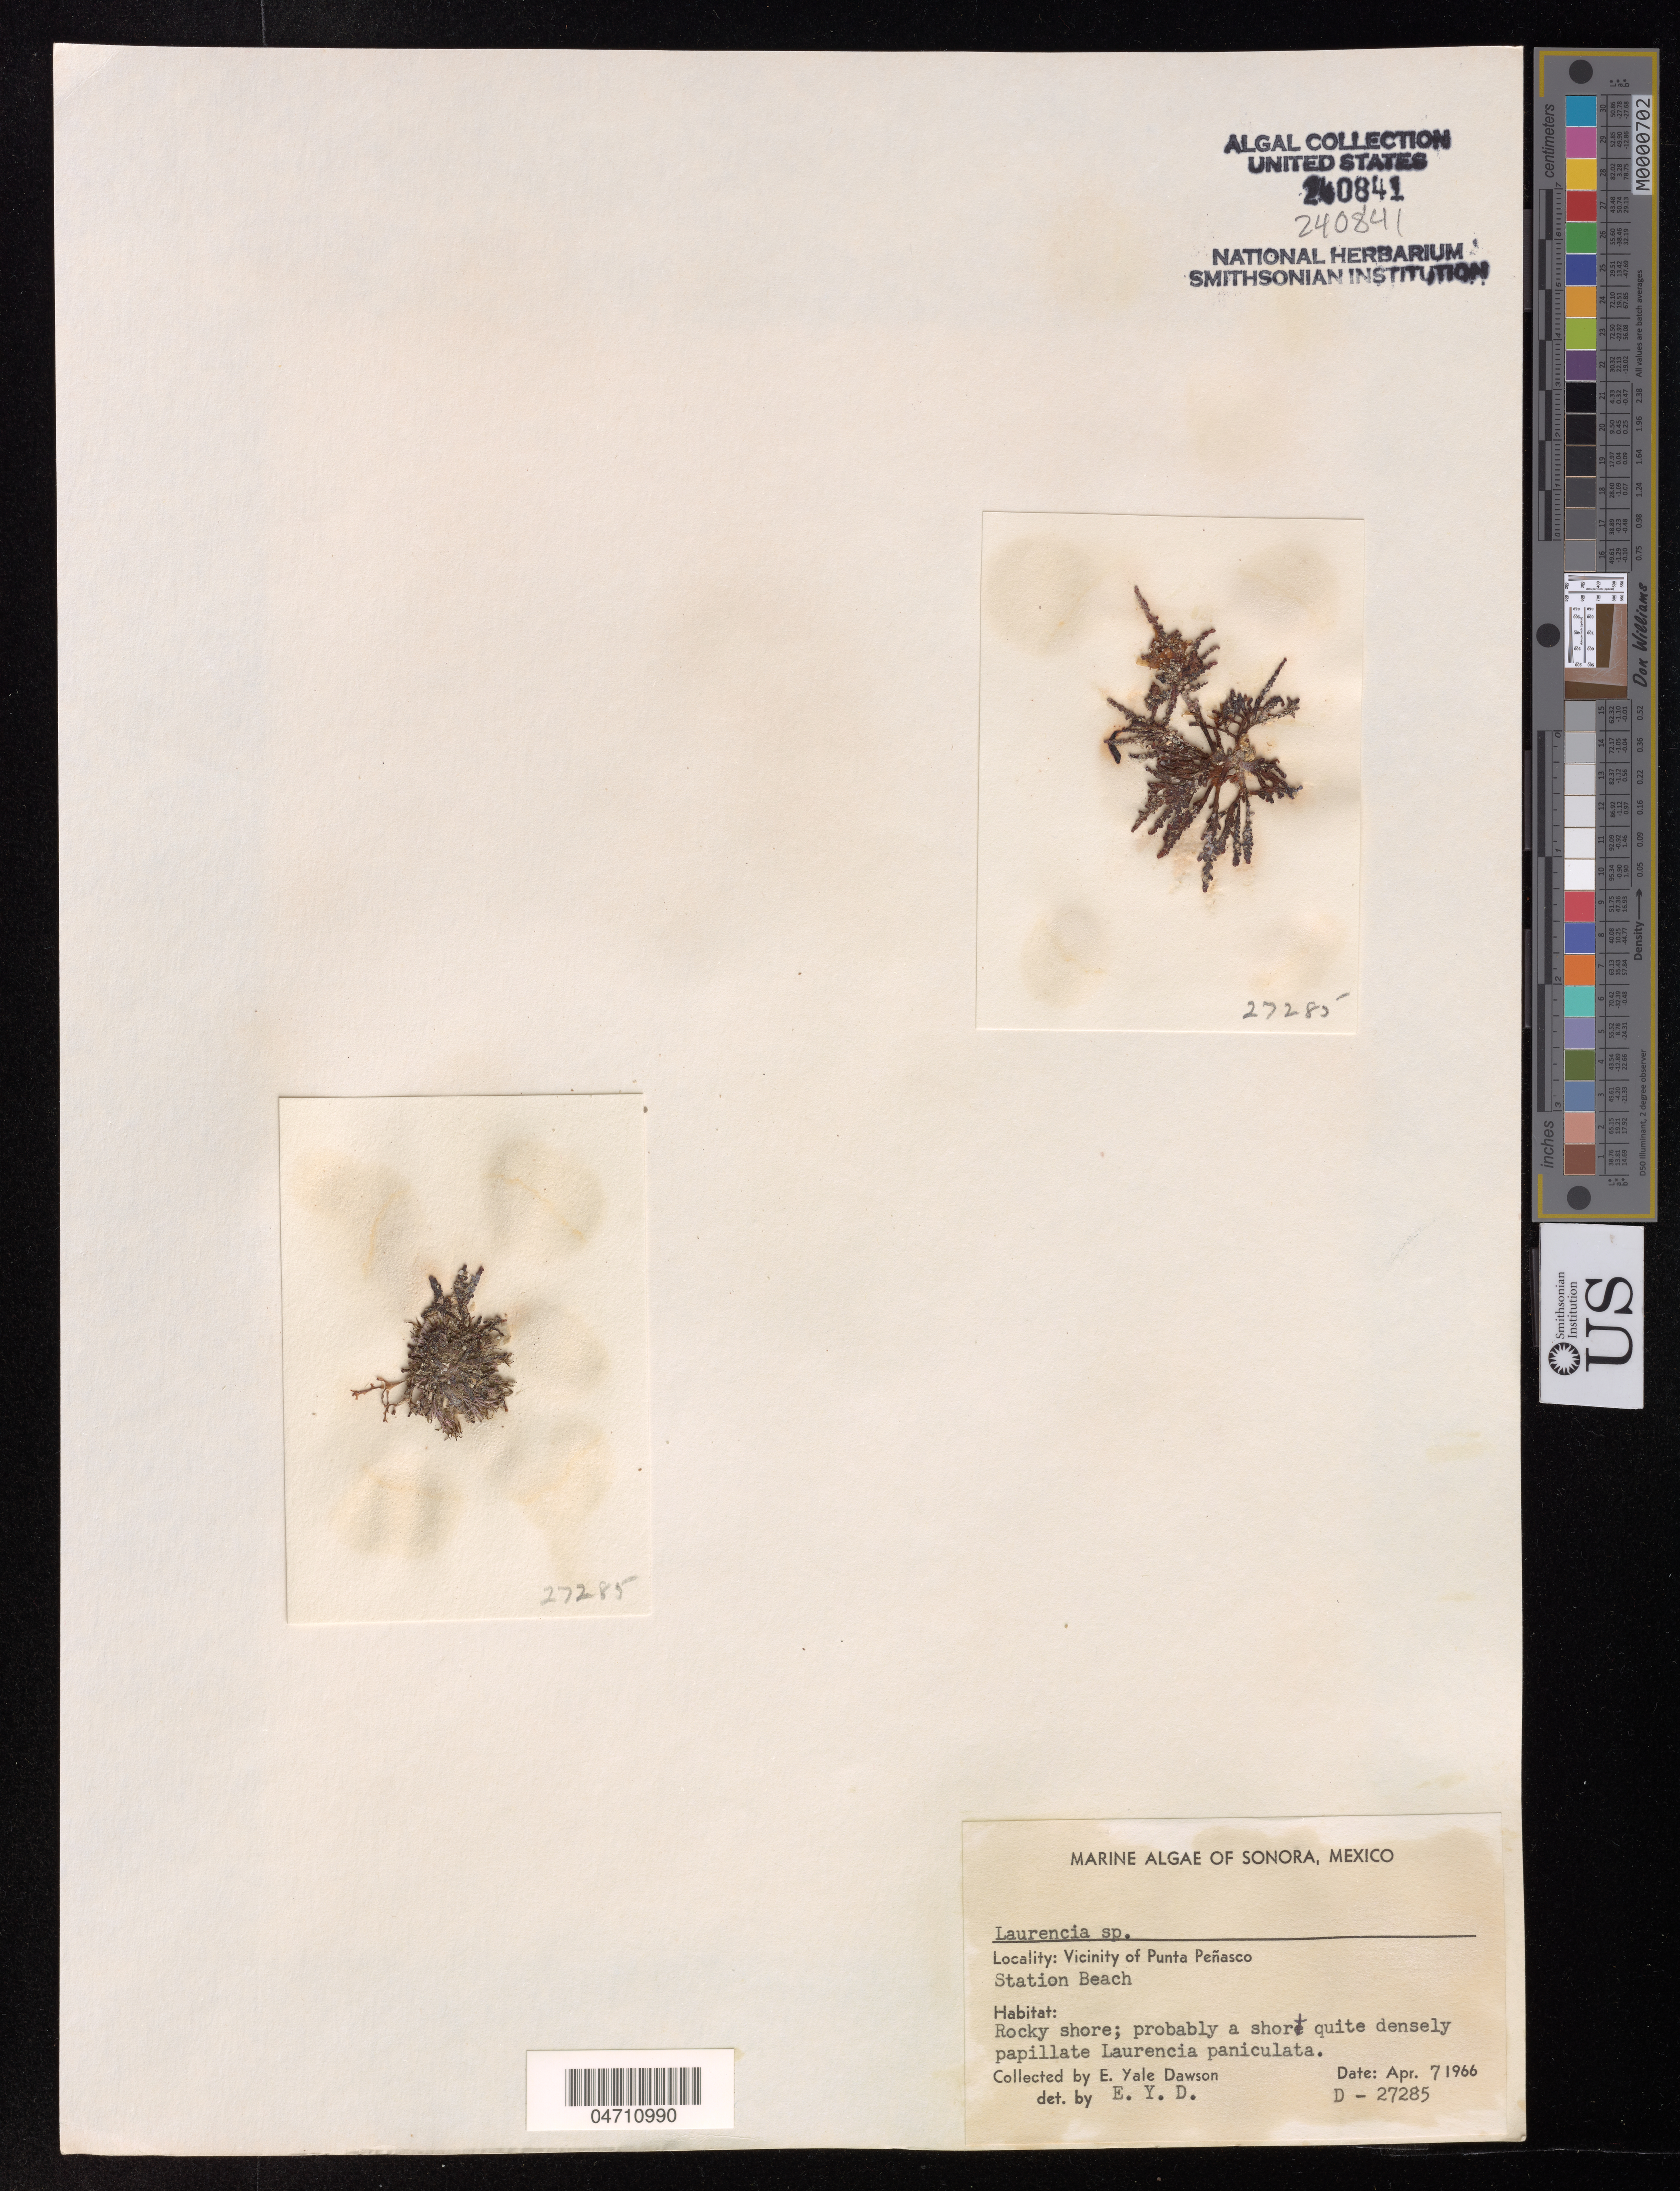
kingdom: Plantae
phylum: Rhodophyta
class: Florideophyceae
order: Ceramiales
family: Rhodomelaceae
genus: Laurencia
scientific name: Laurencia sp.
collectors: E. Y. Dawson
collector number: D-27285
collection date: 1966-04-07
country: Mexico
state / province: Sonora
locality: Vicinity of Punta Peñasco. Station Beach.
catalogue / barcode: US 240841